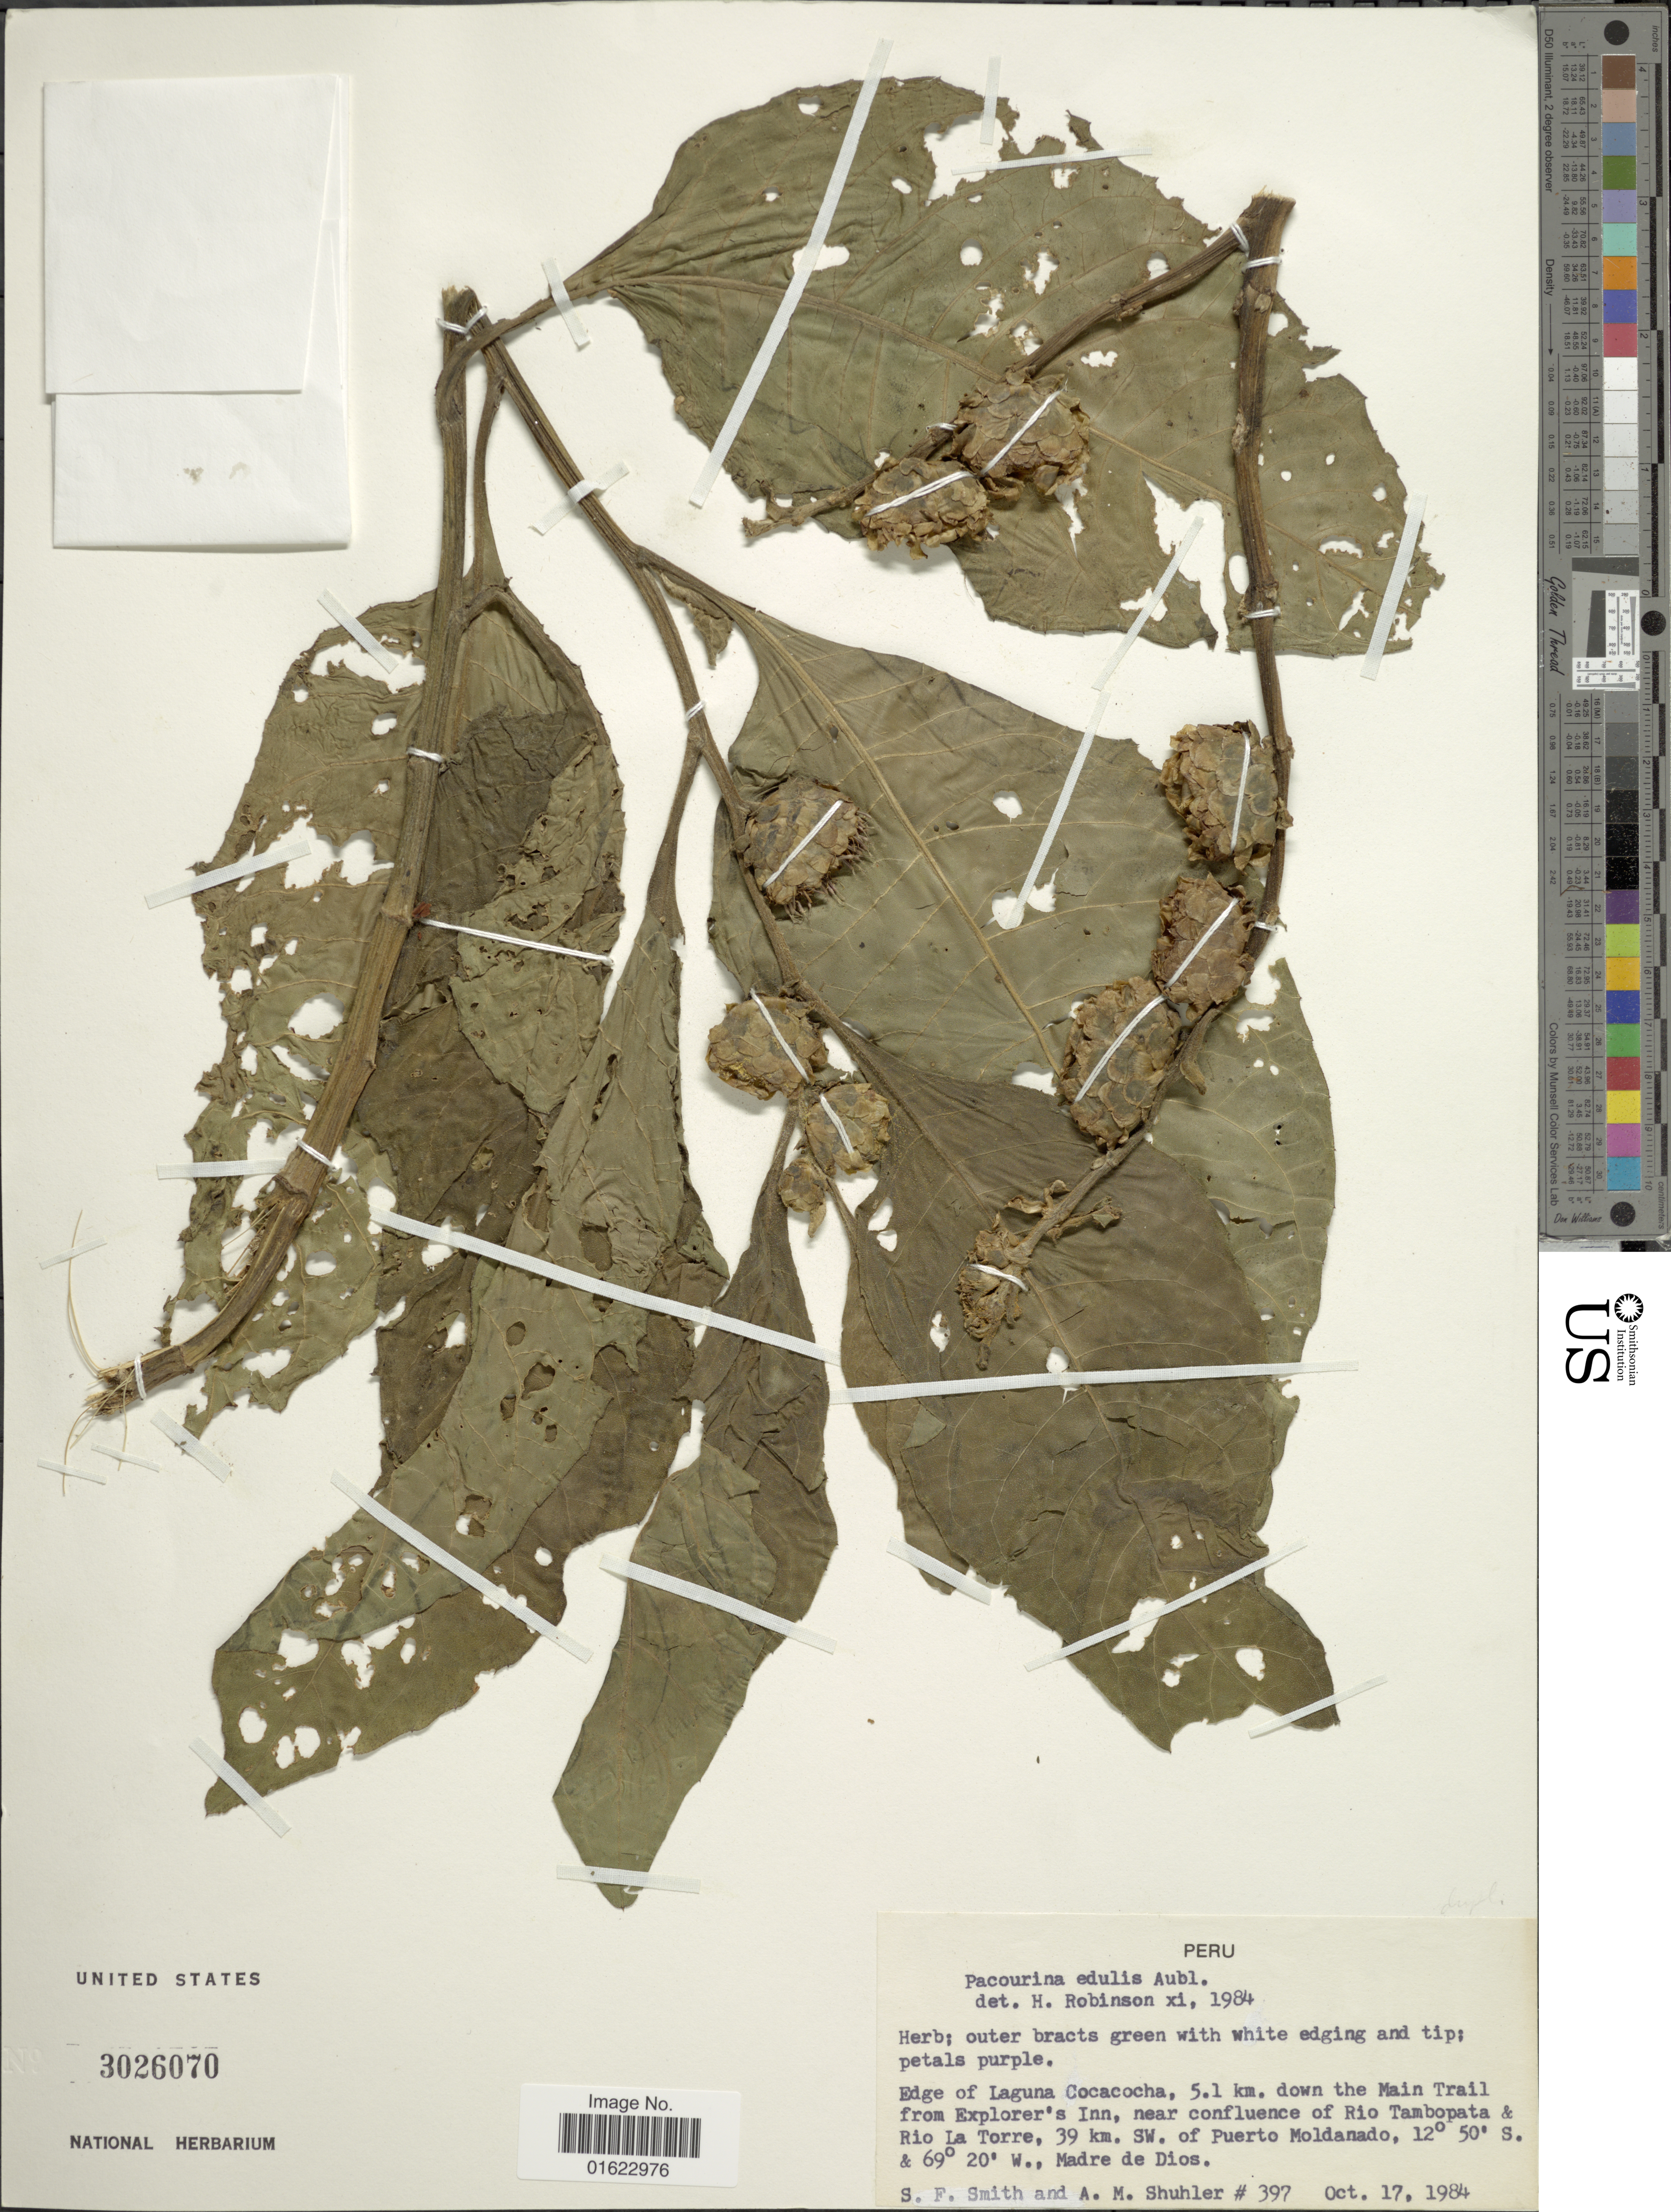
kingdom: Plantae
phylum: Tracheophyta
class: Magnoliopsida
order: Asterales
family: Asteraceae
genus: Pacourina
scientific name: Pacourina edulis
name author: Aubl.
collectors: S.F. Smith & A. Shuhler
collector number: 397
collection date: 1984-10-17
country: Peru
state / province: Madre de Dios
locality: Peru, Edge of Laguna Cocacocha, 5.1 km. down the Main Trail from Explorer's Inn, near confluence of Rio Tambopata & Rio La Torre, 39 km. SW, of Puerto Moldando. Madre de Dios.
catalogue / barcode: US 3026070